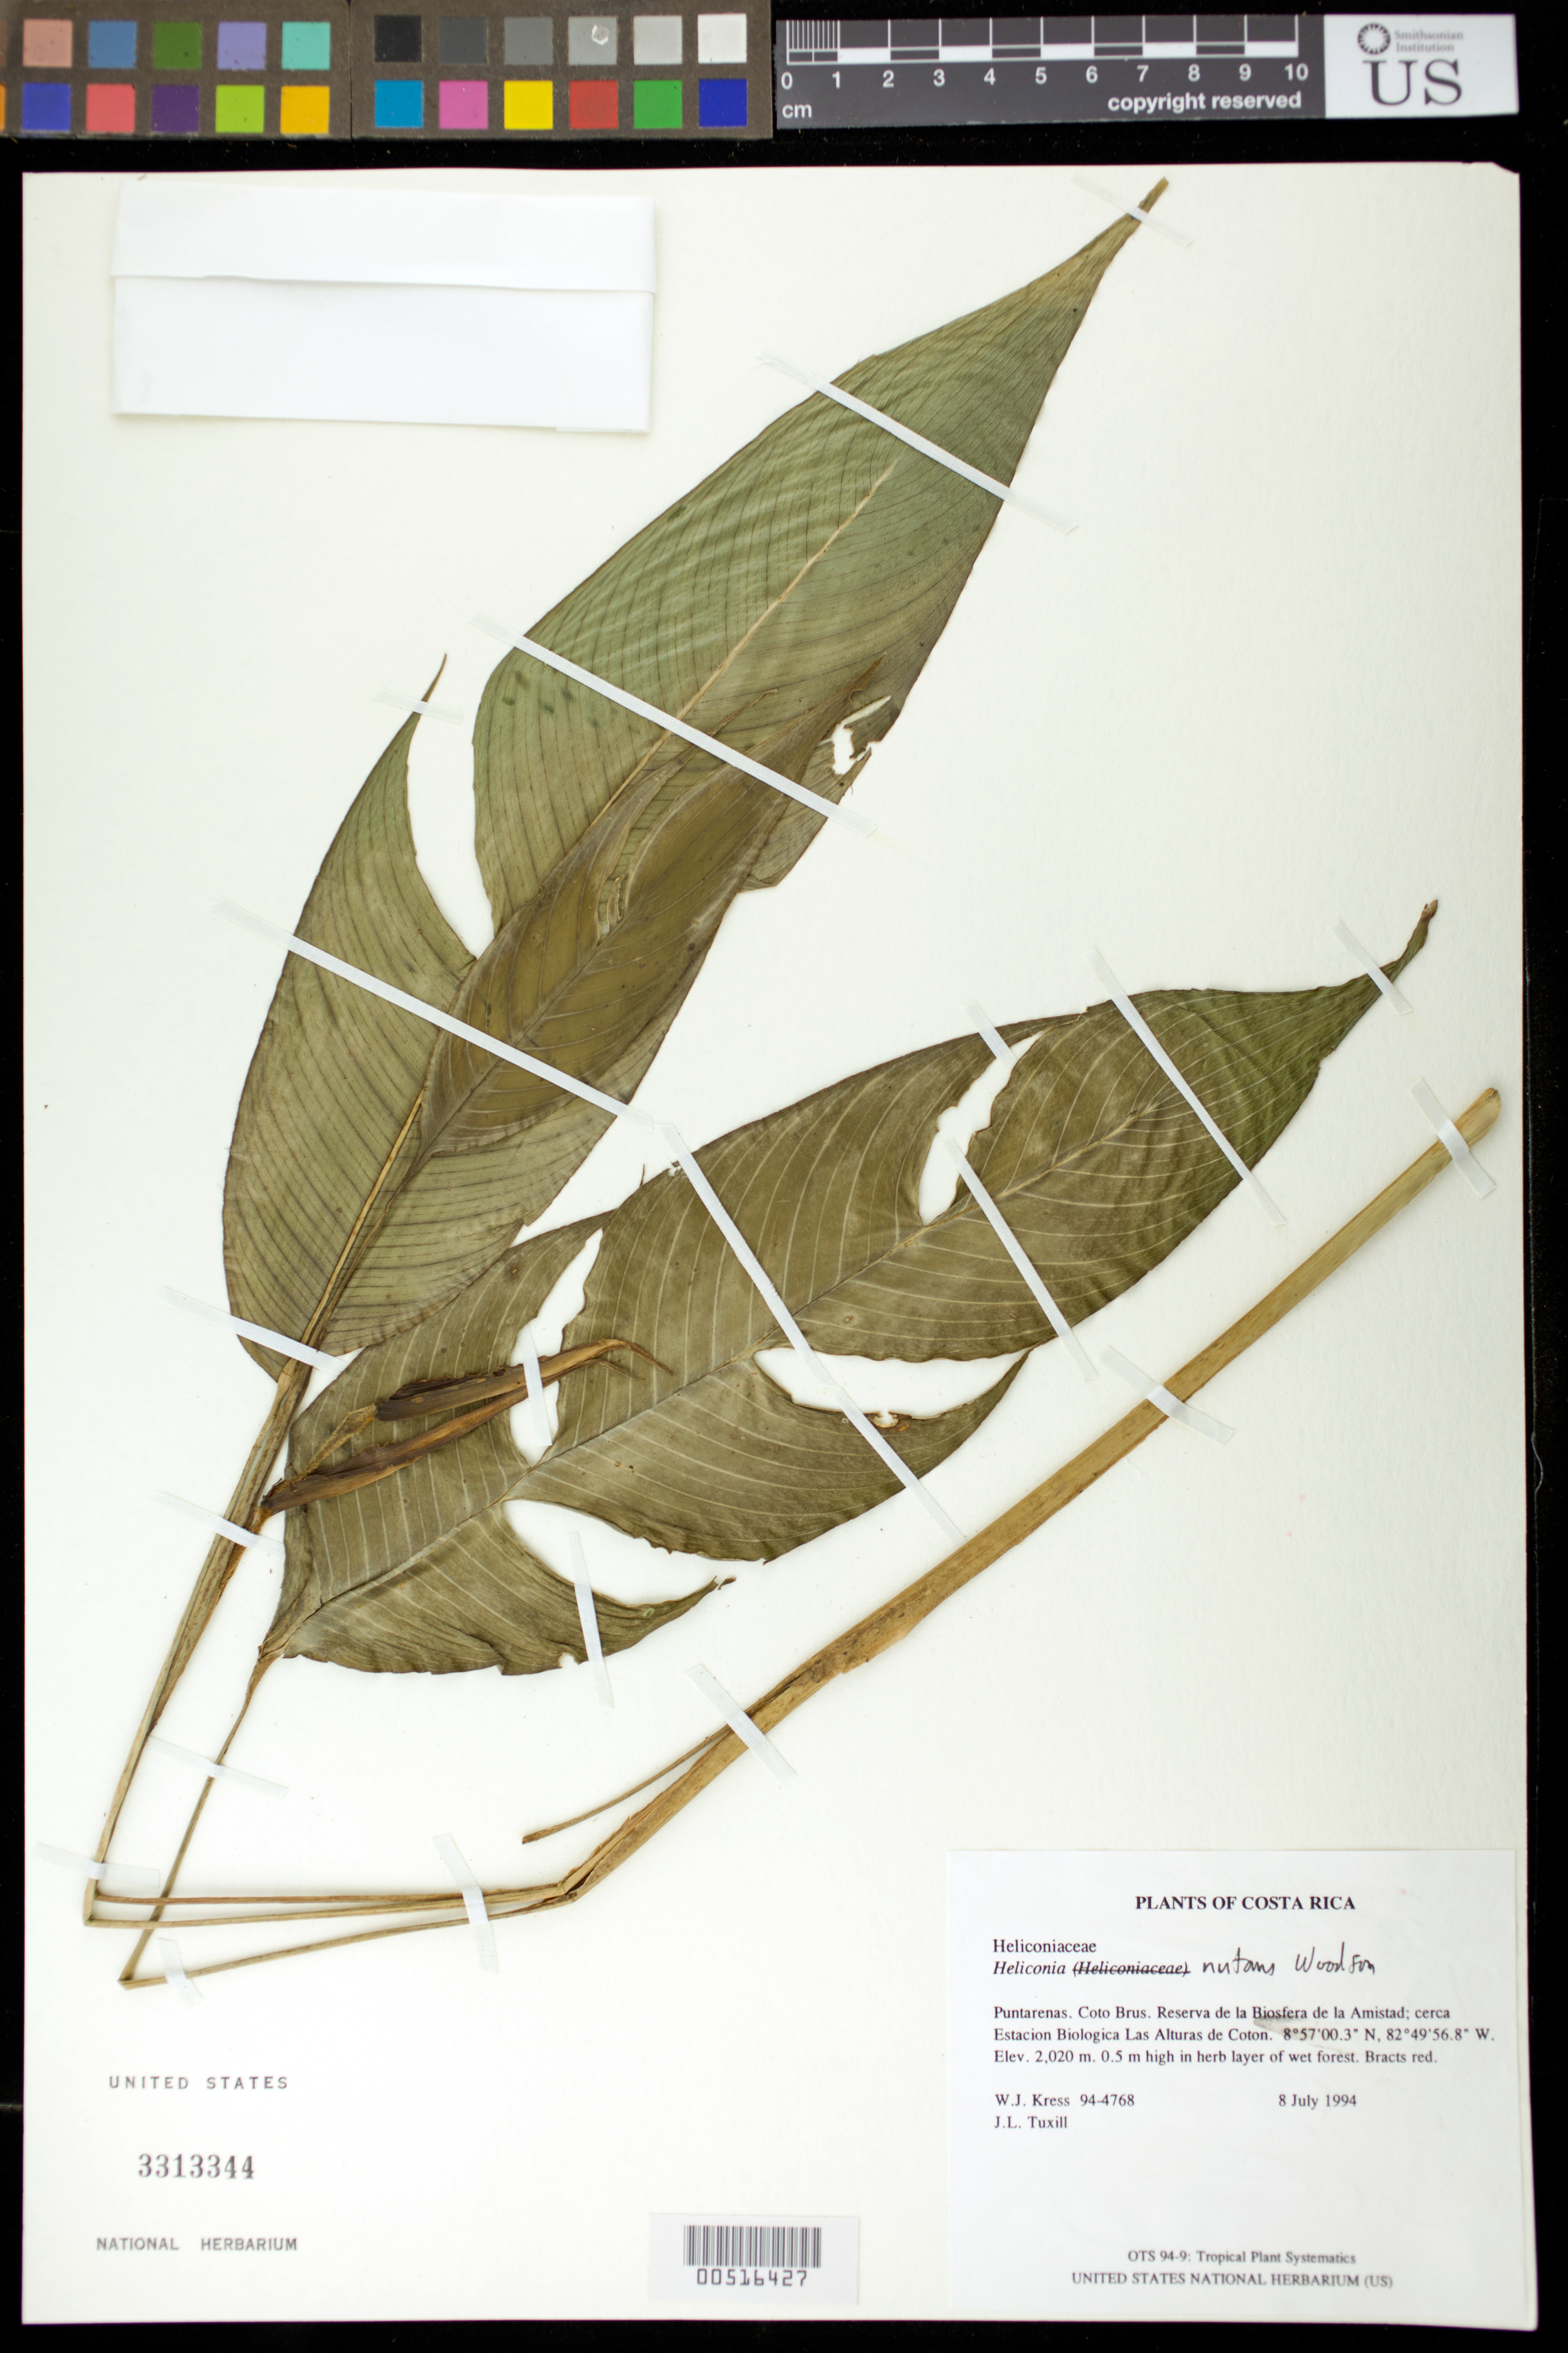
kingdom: Plantae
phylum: Tracheophyta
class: Liliopsida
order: Zingiberales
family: Heliconiaceae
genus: Heliconia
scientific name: Heliconia nutans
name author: Woodson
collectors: W. J. Kress & J. L. Tuxill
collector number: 94-4768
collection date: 1994-07-08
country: Costa Rica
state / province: Puntarenas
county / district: Coto Brus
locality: Reserva de la Biosfera de la Amistad; cerca Estacion Biologica Las Alturas de Coton.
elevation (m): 2020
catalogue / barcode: US 3313344